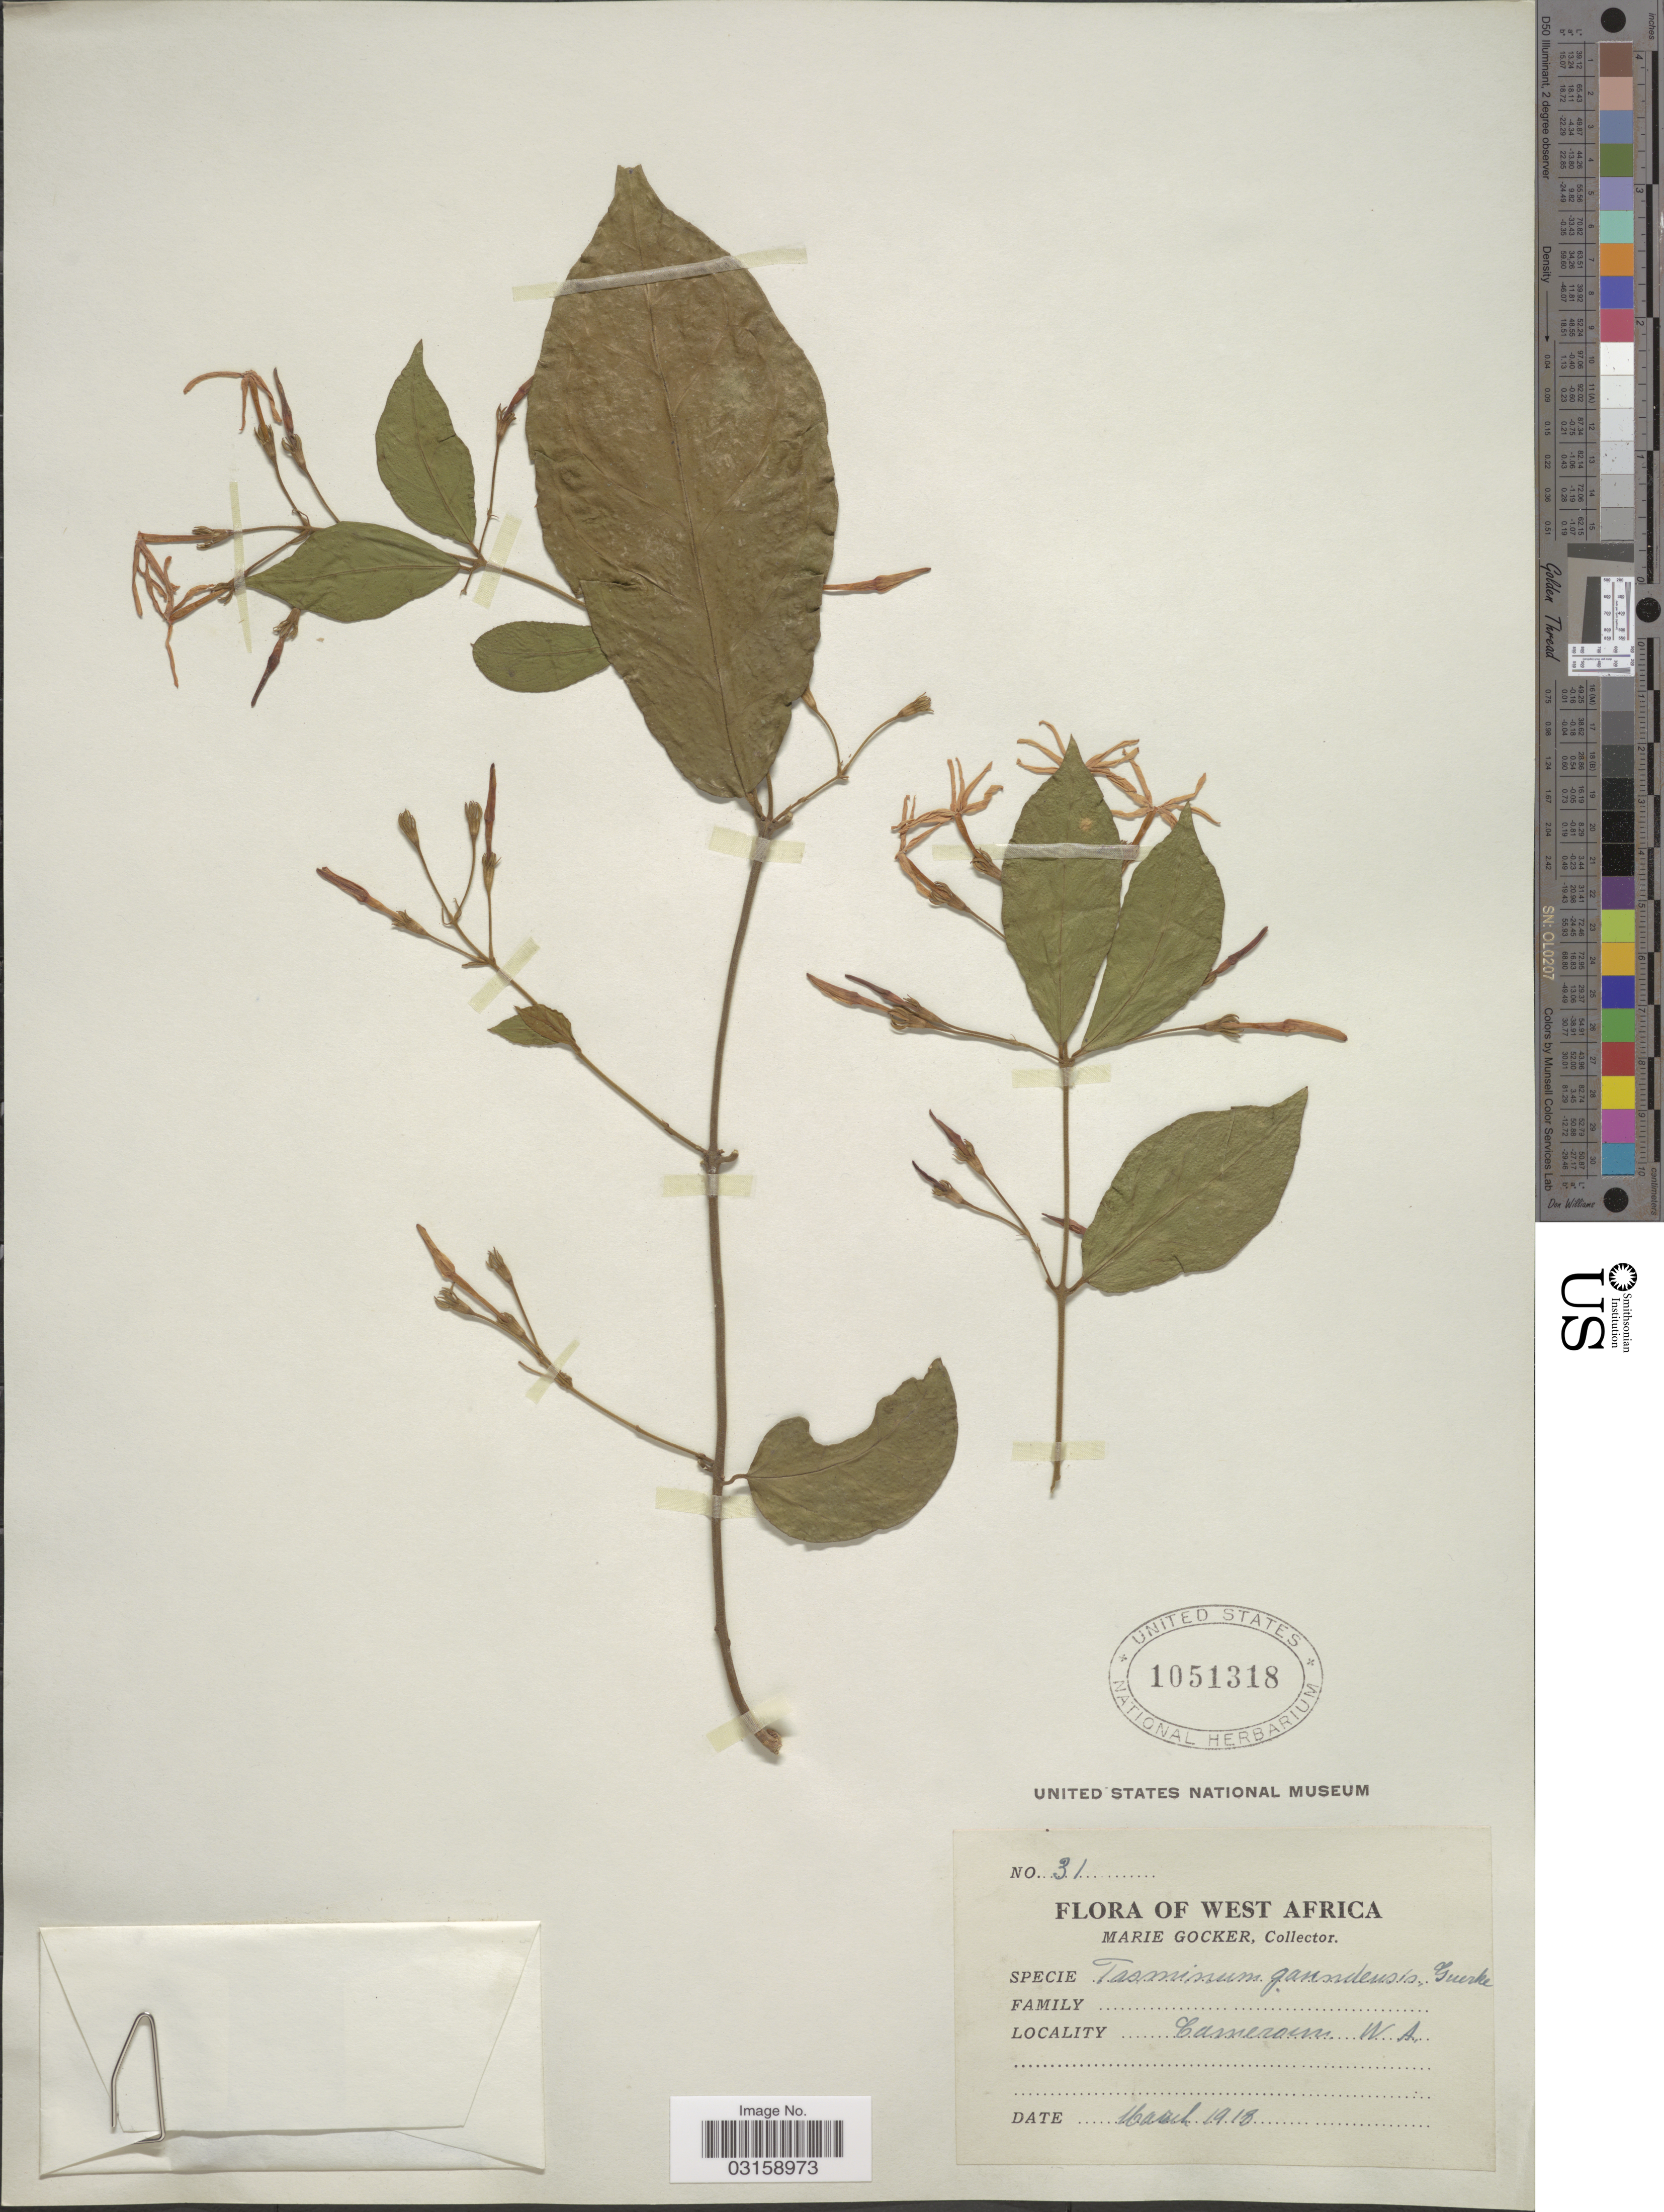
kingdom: Plantae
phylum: Tracheophyta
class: Magnoliopsida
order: Lamiales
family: Oleaceae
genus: Jasminum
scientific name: Jasminum yaundensis Gürke ined.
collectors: M. Gocker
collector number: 31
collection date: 1918-03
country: Cameroon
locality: Cameroun, West Africa.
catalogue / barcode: US 1051318